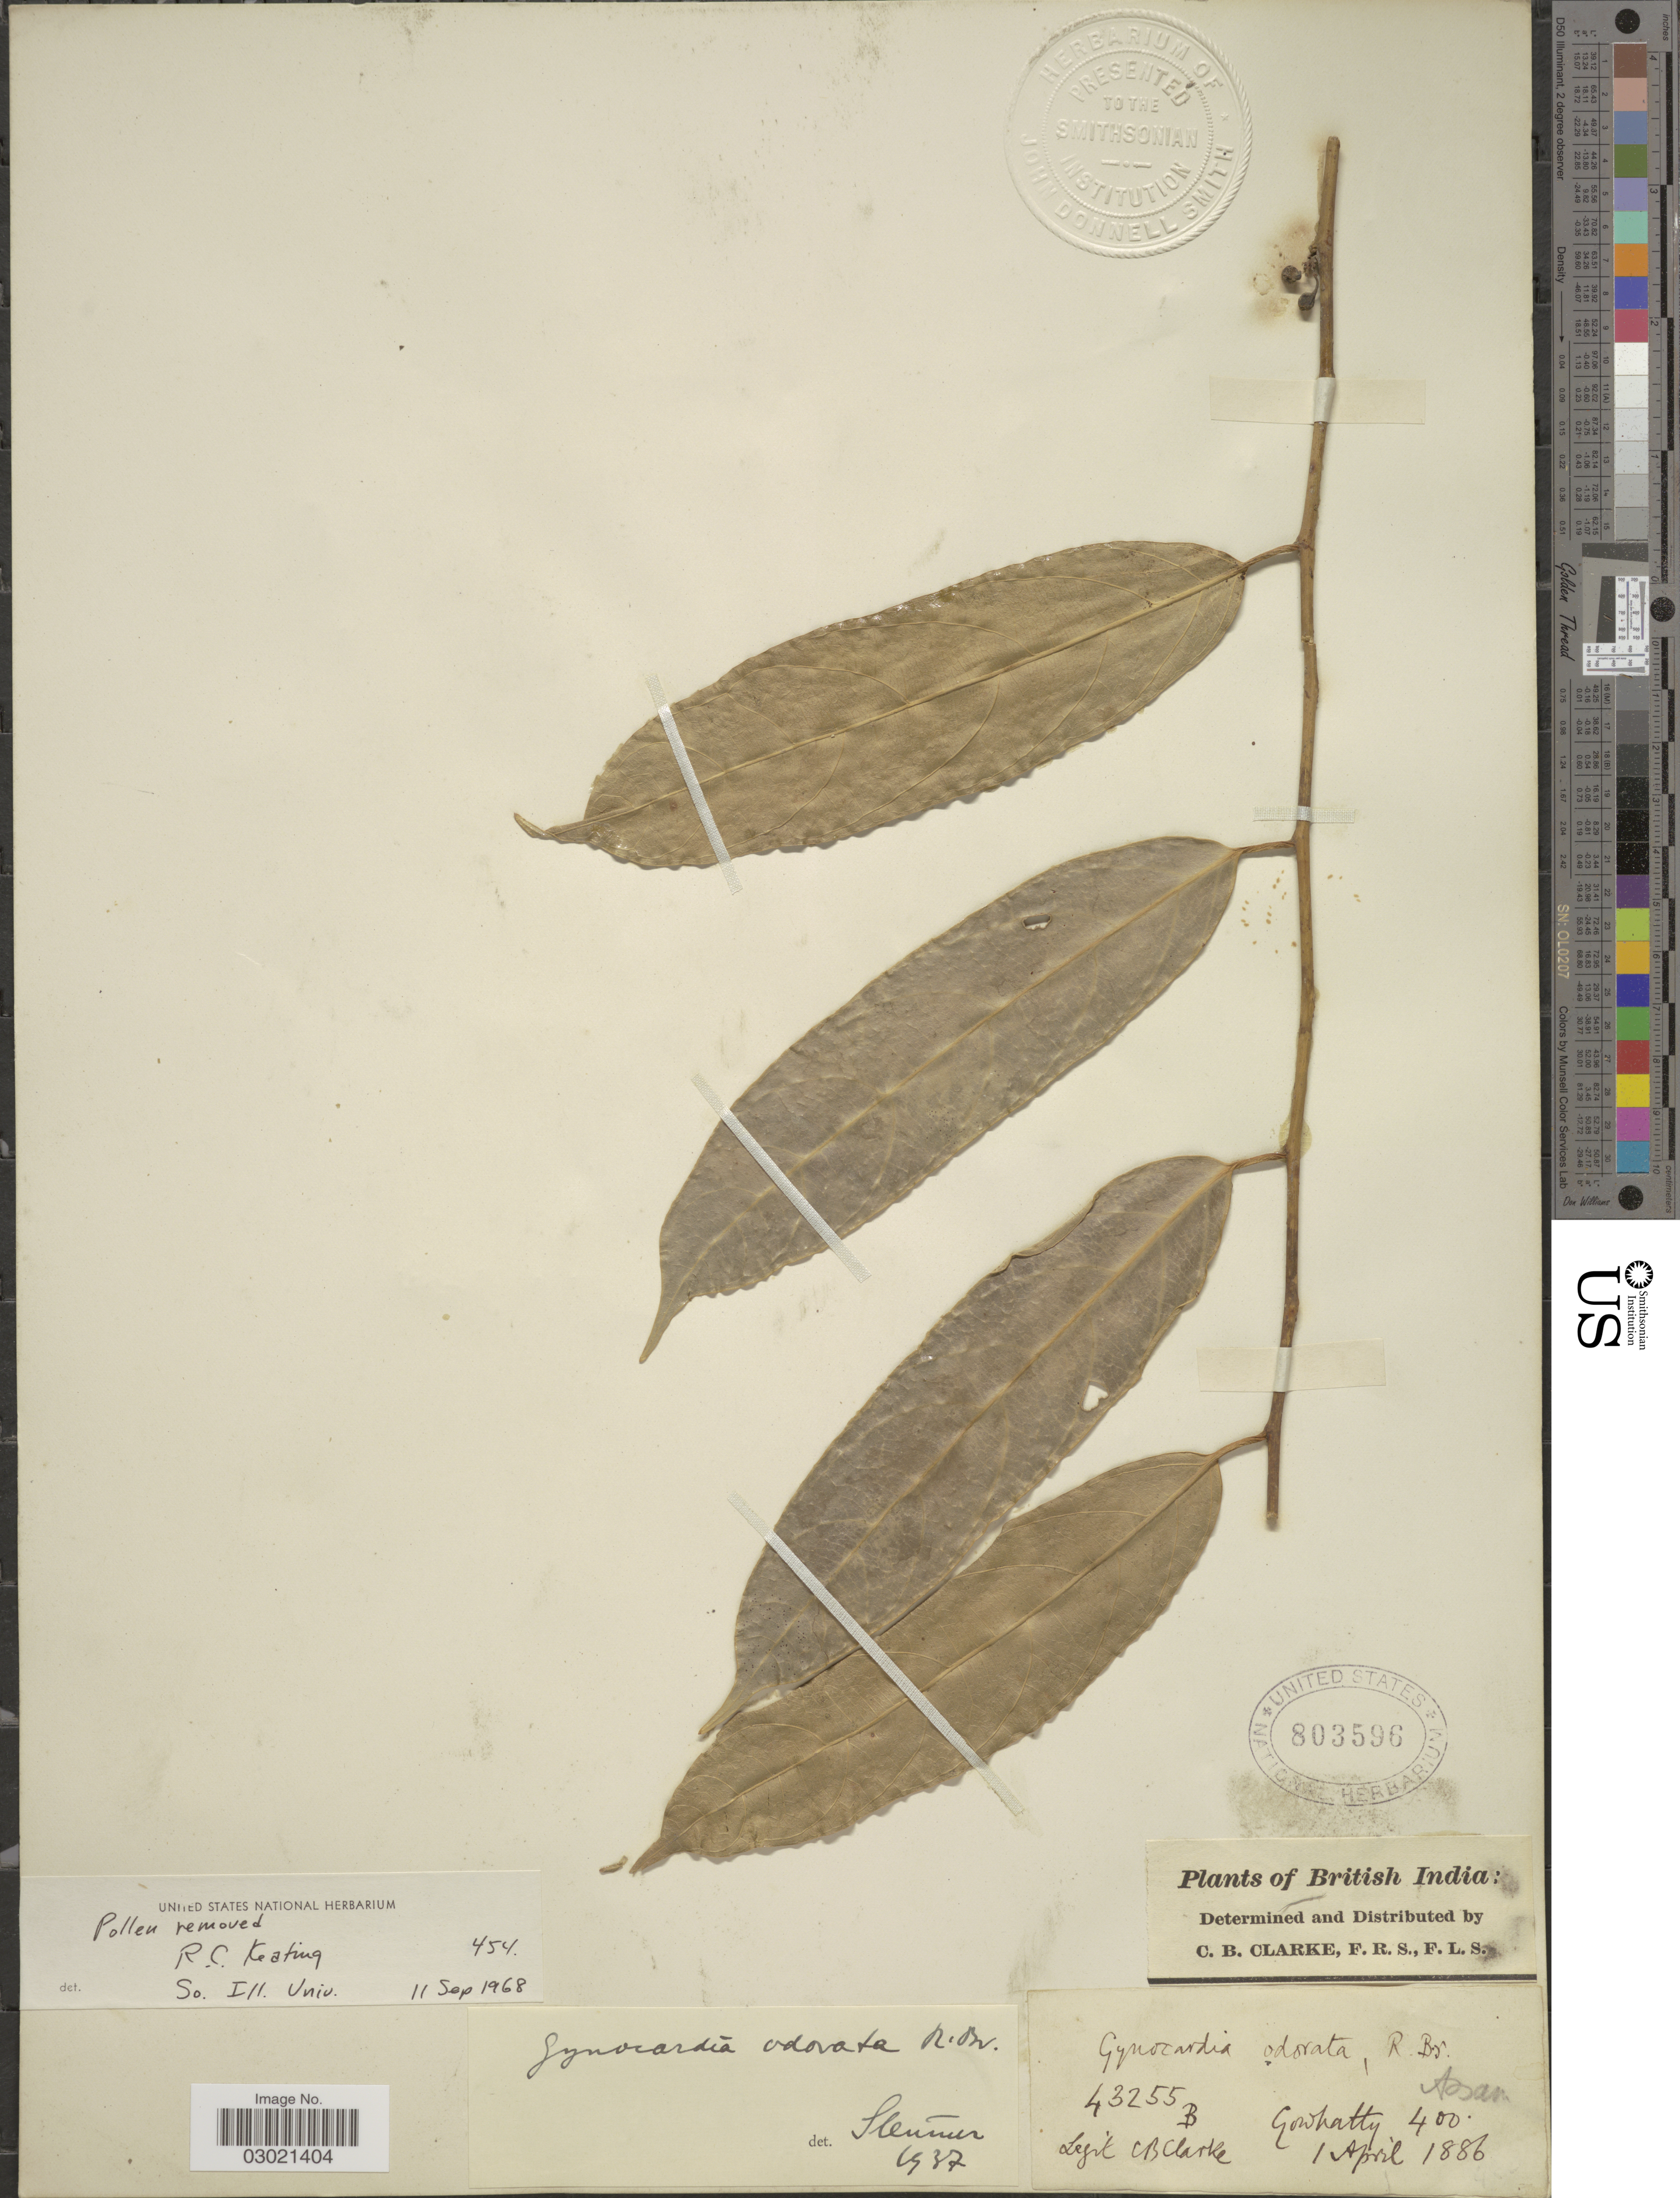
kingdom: Plantae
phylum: Tracheophyta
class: Magnoliopsida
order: Malpighiales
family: Achariaceae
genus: Gynocardia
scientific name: Gynocardia odorata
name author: R. Br.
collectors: C. B. Clarke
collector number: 43255B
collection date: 1886-04-01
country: India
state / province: Assam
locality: British India. Guwhatty.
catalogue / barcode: US 803596